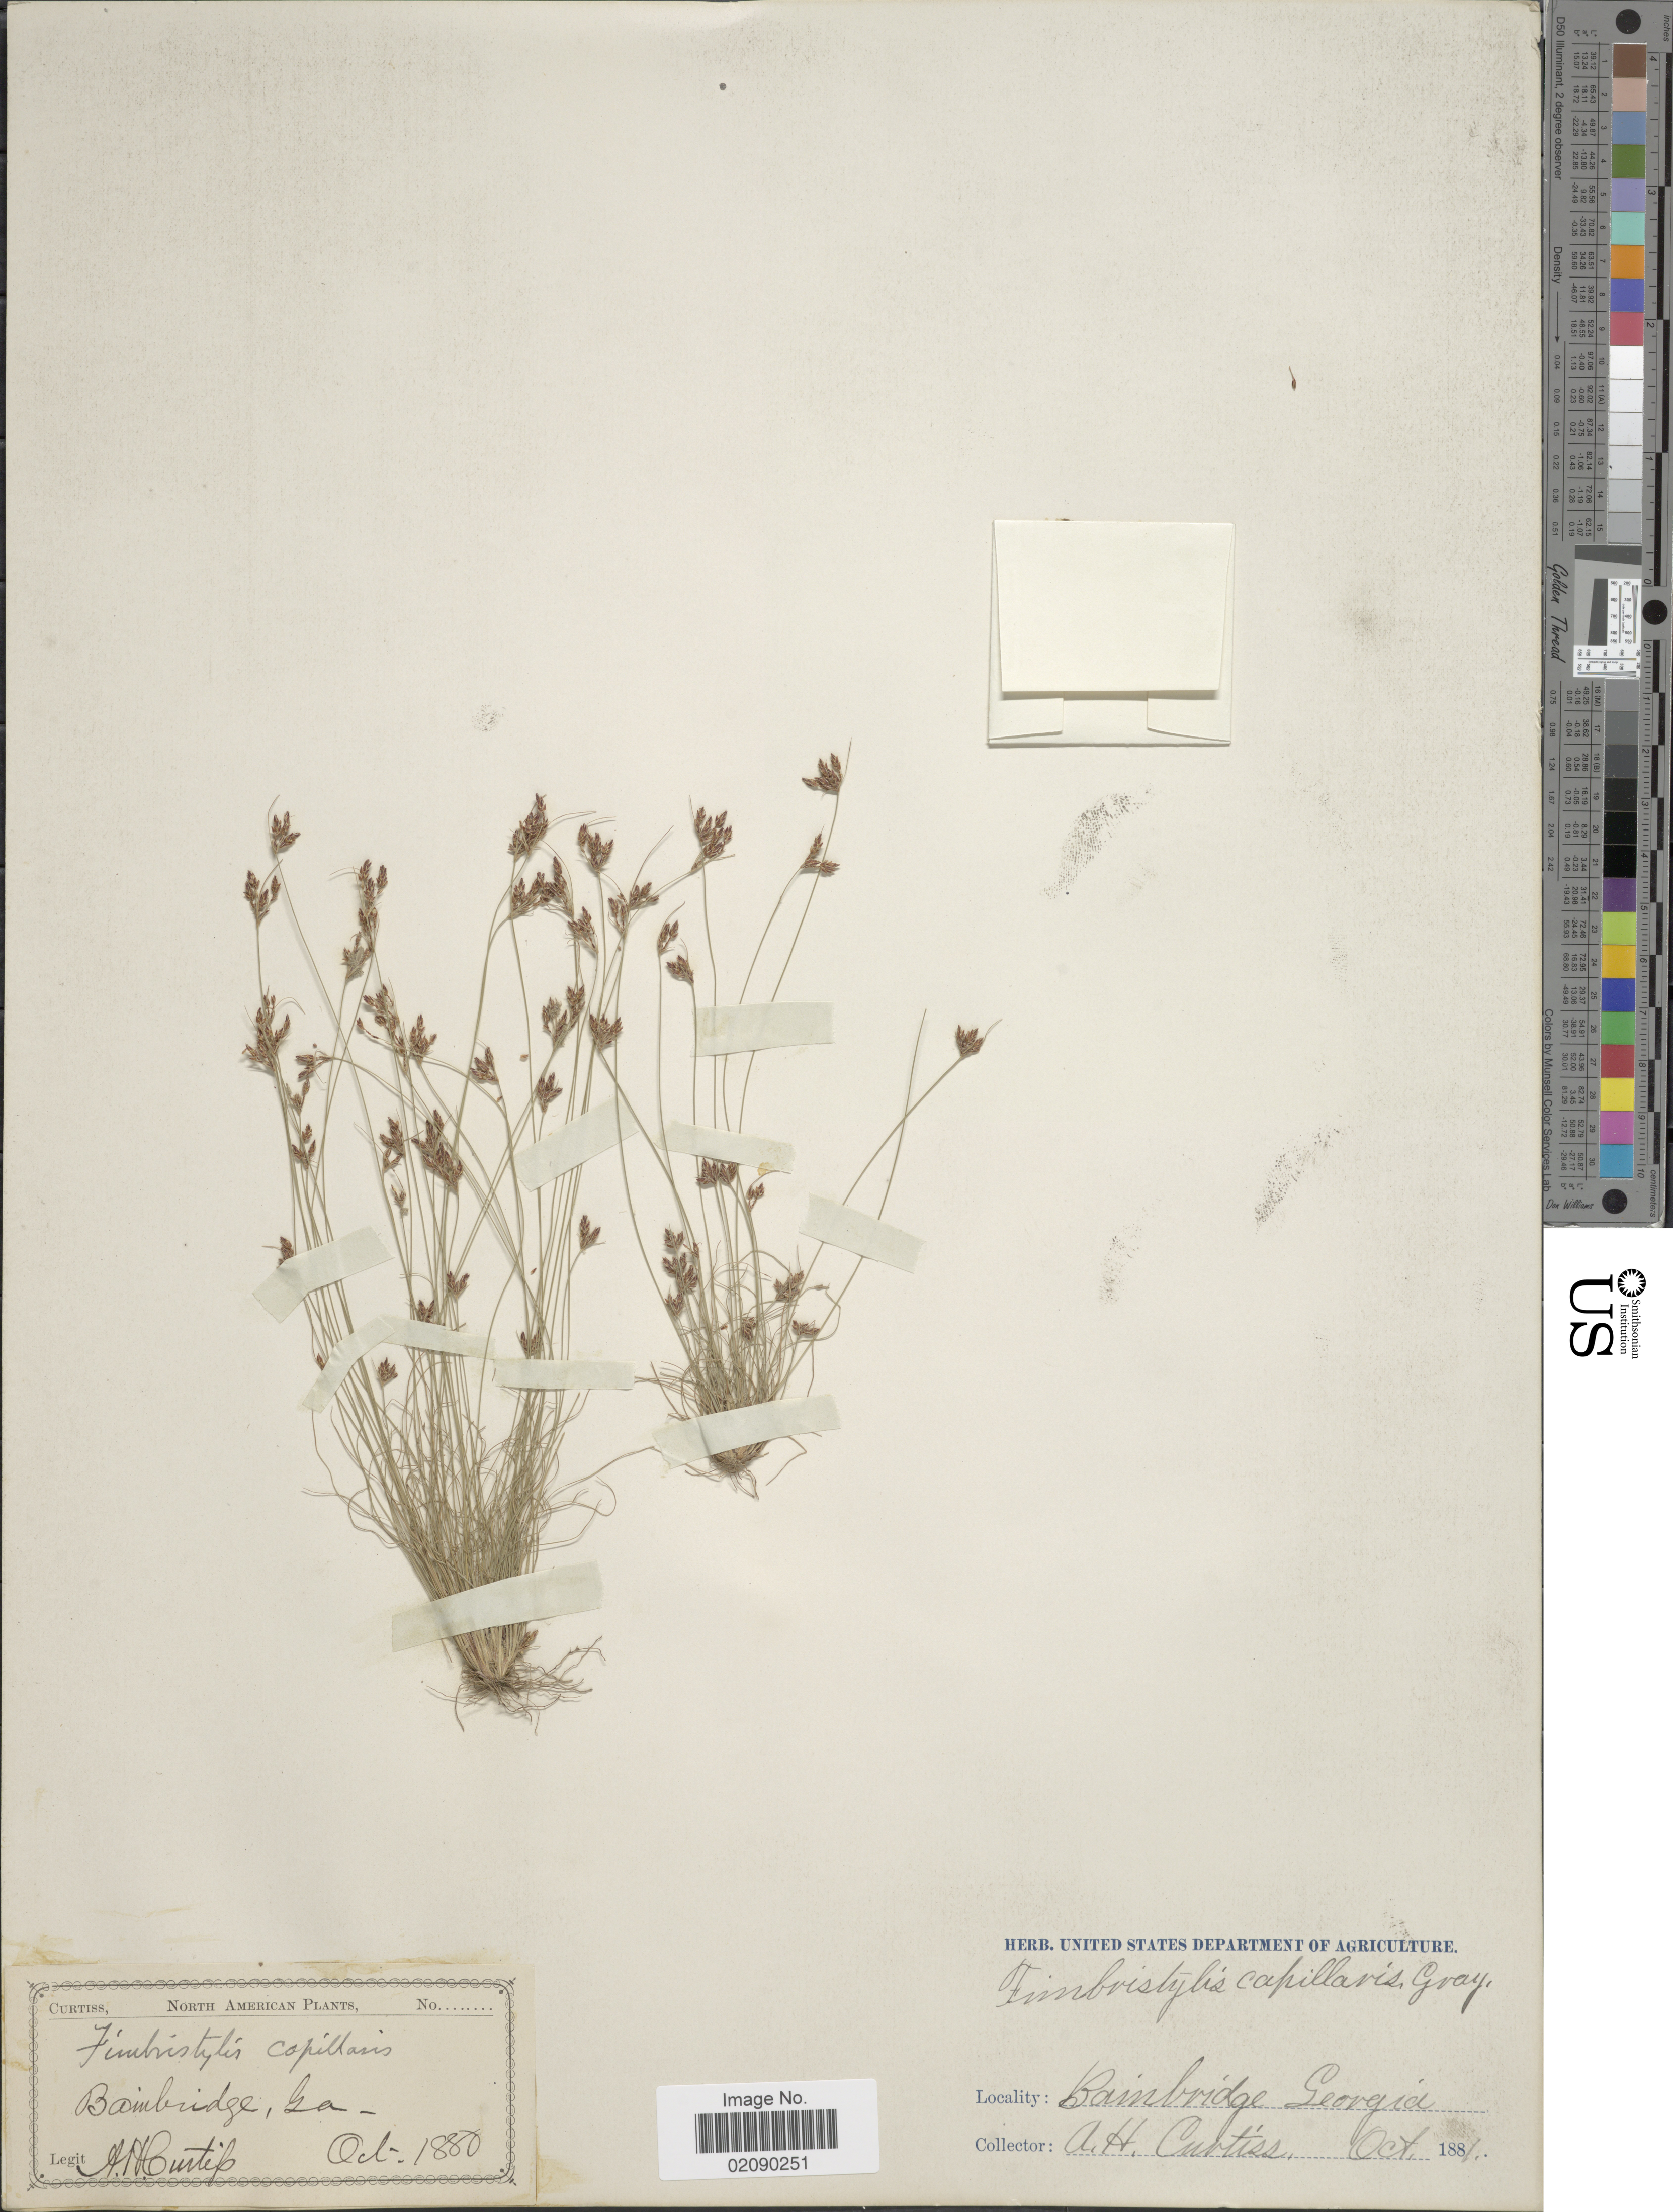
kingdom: Plantae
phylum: Tracheophyta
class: Liliopsida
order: Poales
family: Cyperaceae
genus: Bulbostylis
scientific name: Bulbostylis ciliatifolia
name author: (Elliott) Fernald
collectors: A. H. Curtiss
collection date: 1881-10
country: United States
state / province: Georgia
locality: Bambridge